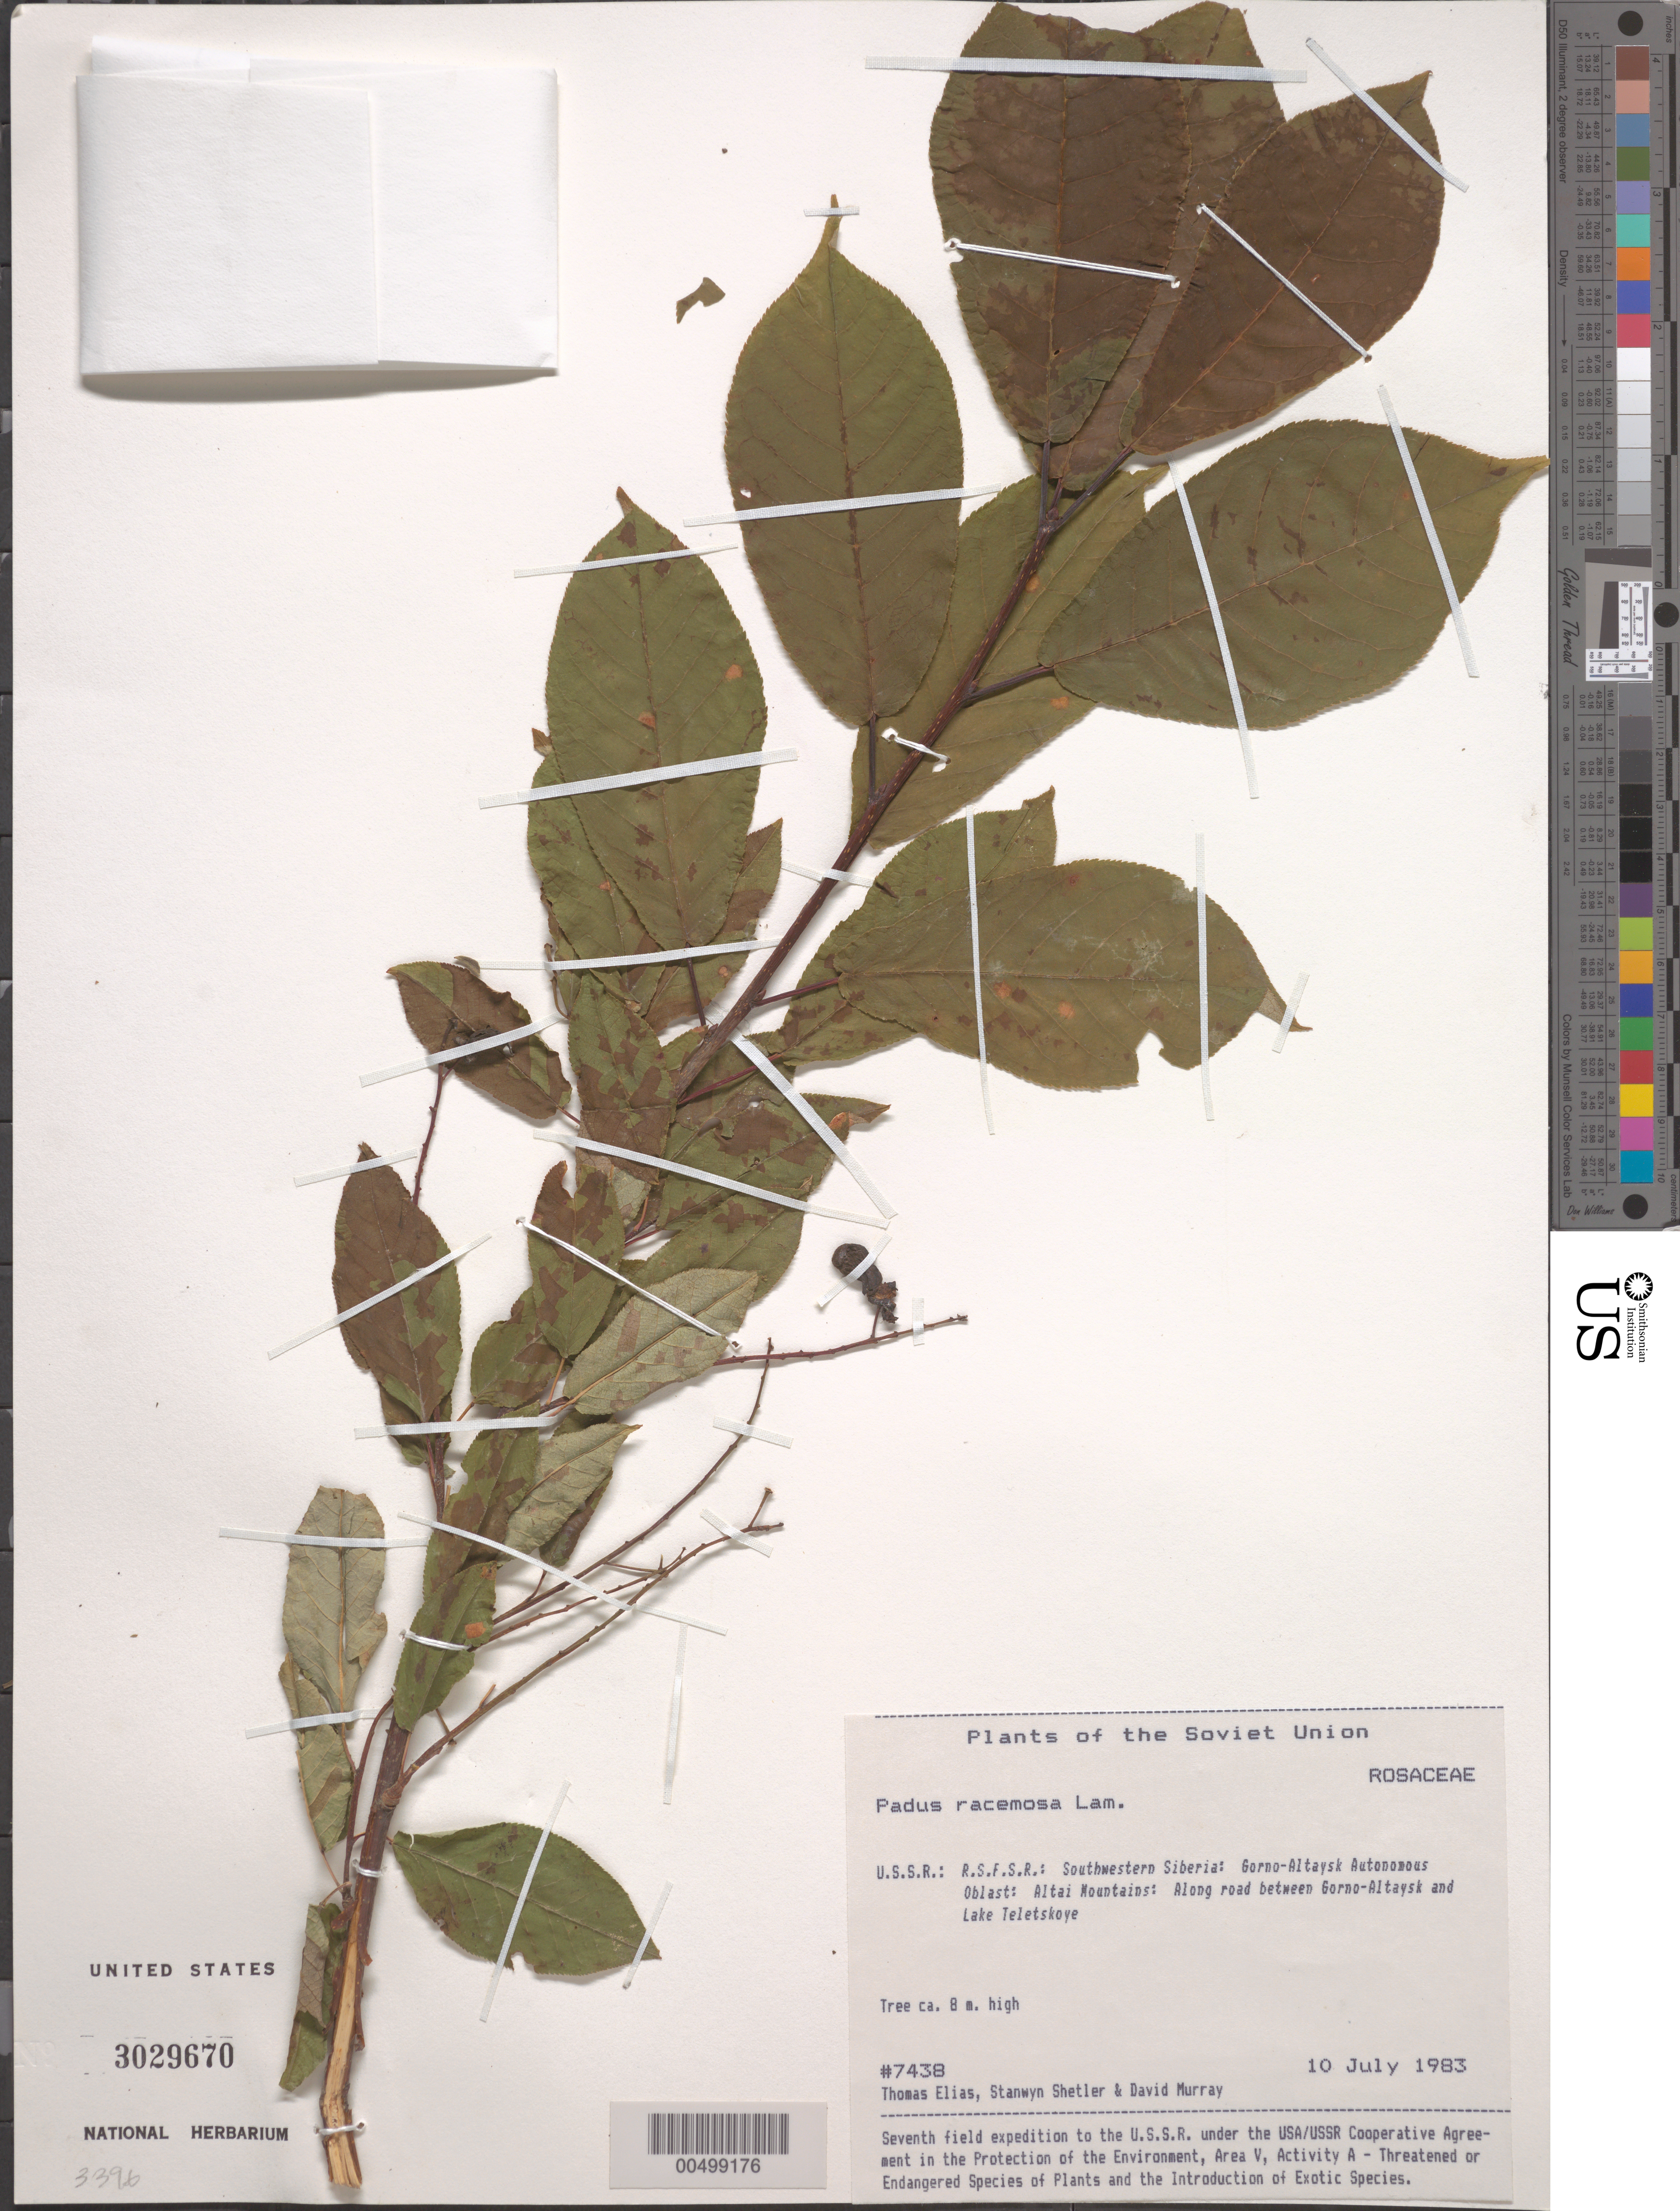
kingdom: Plantae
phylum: Tracheophyta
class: Magnoliopsida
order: Rosales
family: Rosaceae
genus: Padus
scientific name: Padus racemosa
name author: (Lam.) Gilib.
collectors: T. Elias, S. Shetler & D. F. Murray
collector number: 7438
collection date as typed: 10 Jul 1983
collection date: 1983-07-10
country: Russian Federation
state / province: Altai Republic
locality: Altai Mountains, along road between Gorno-Altaysk and Lake Teletskoye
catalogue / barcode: US 3029670